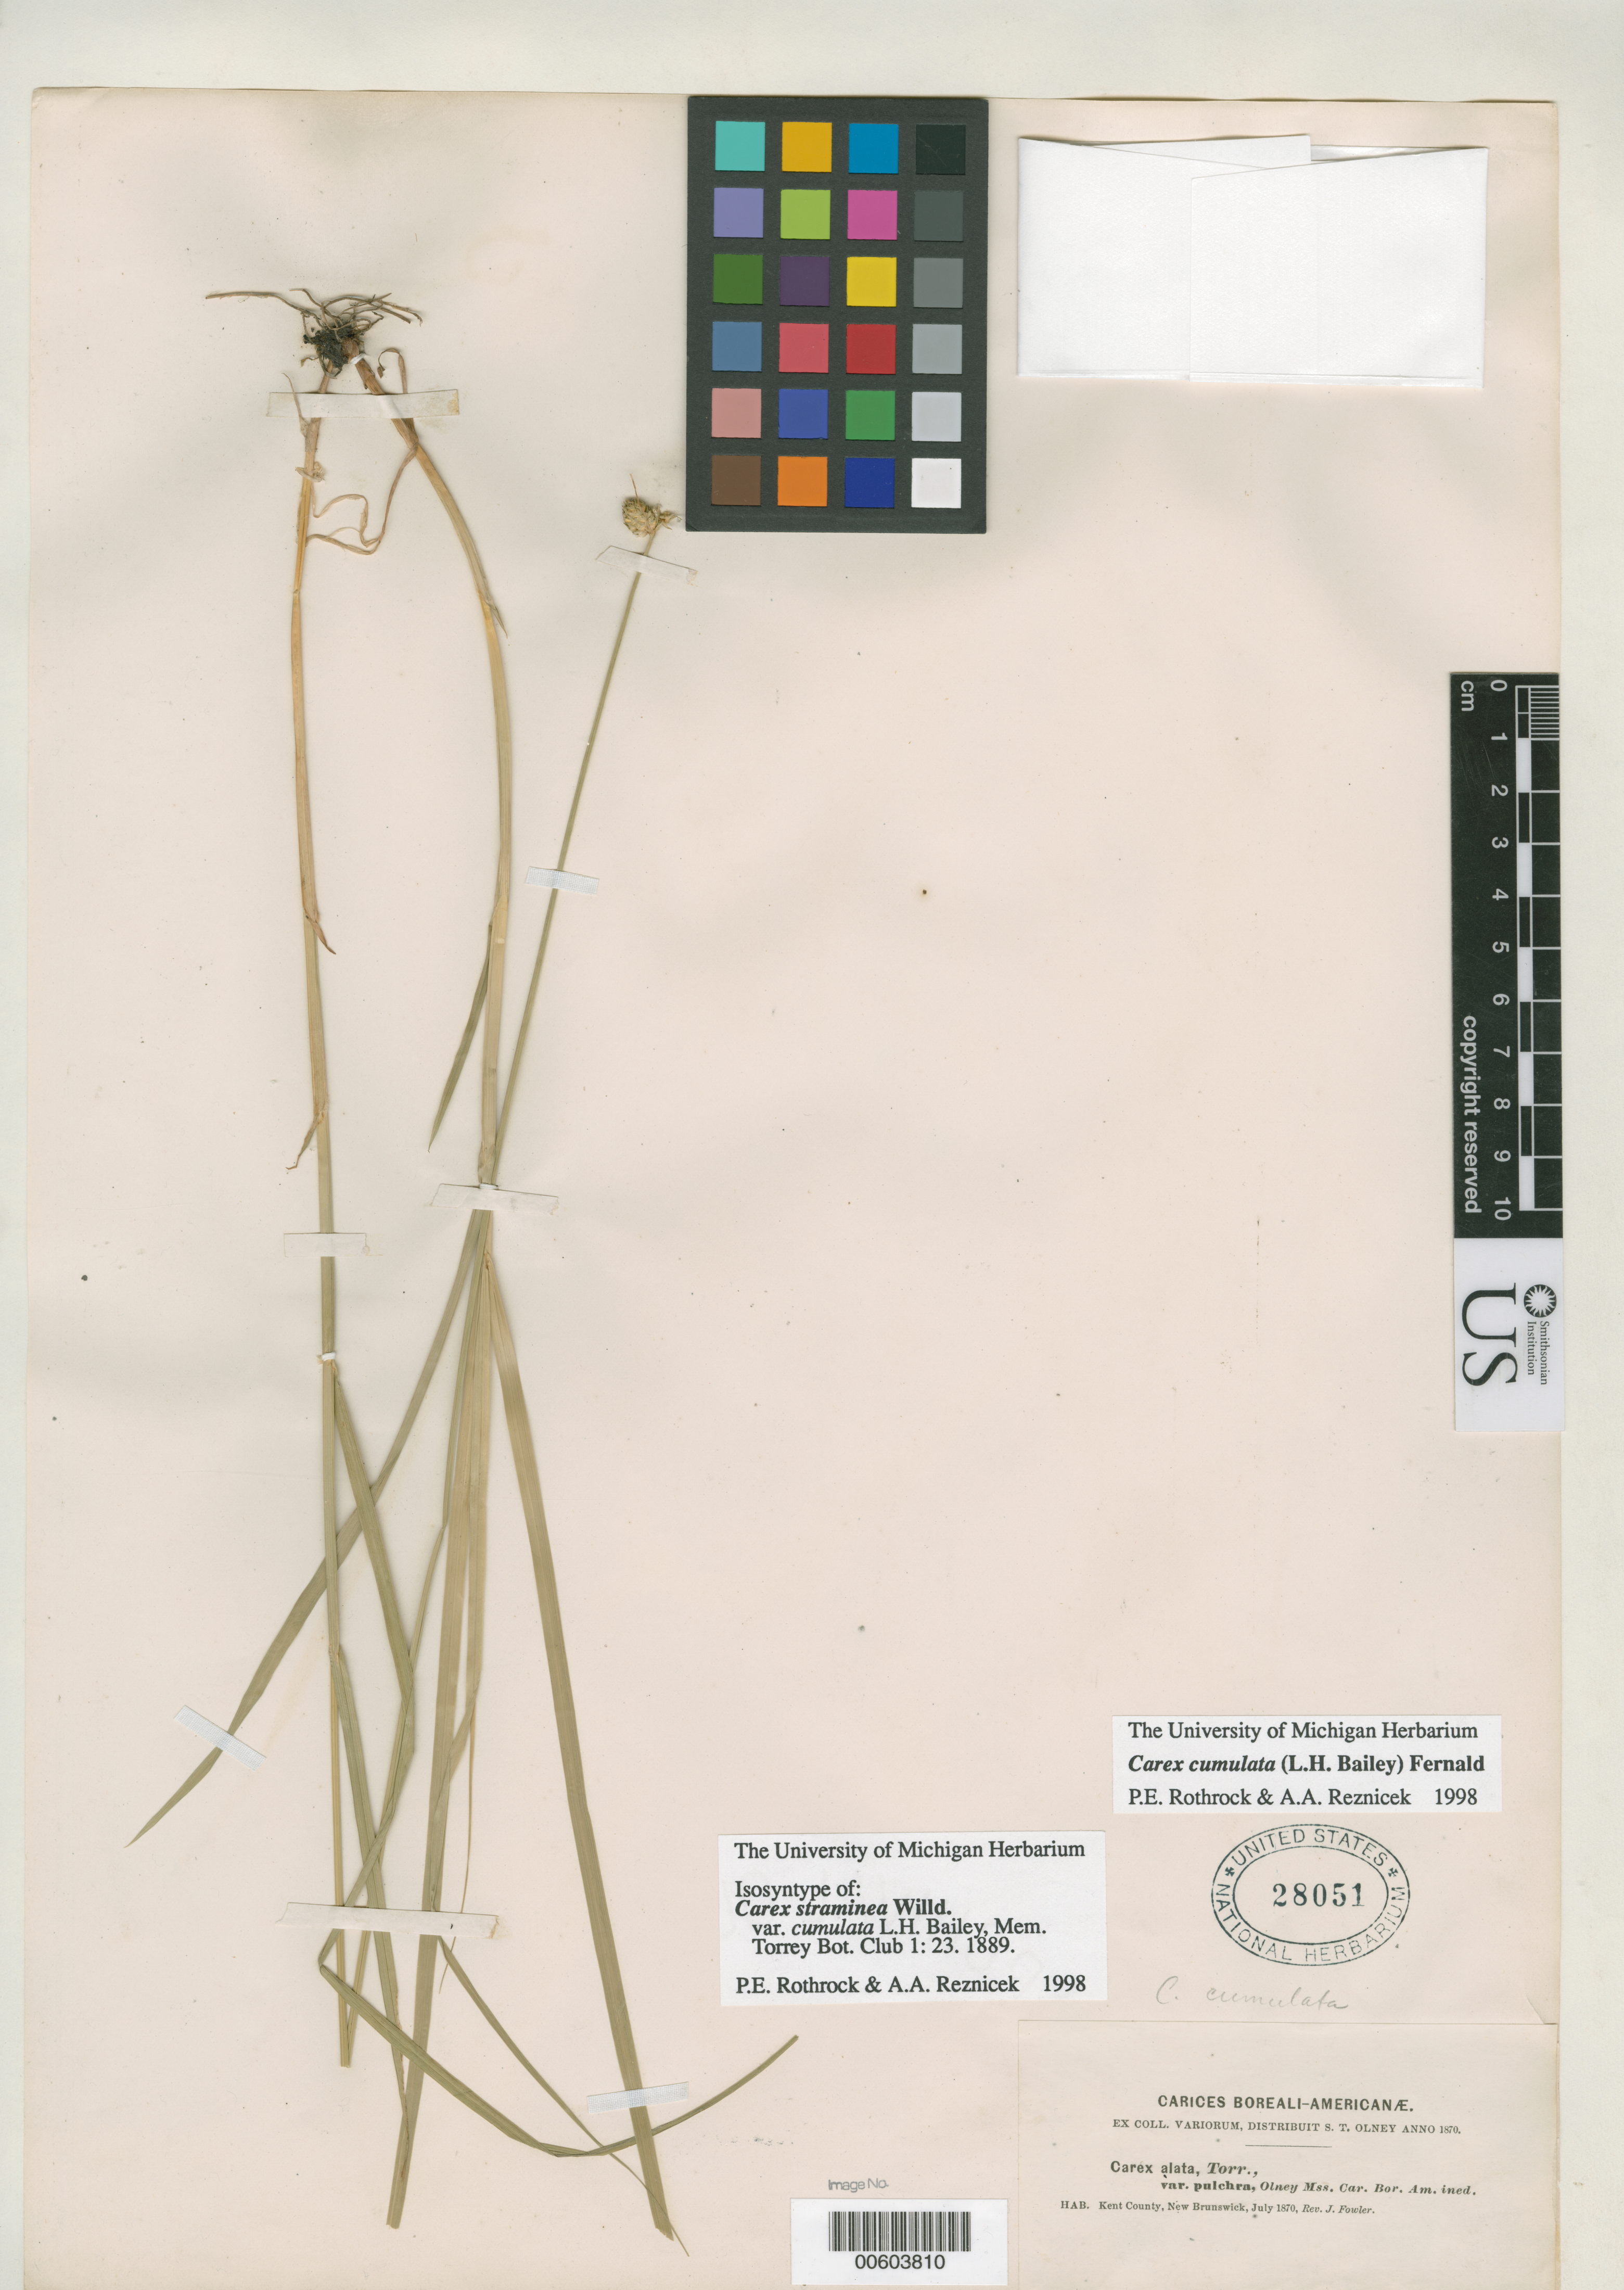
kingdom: Plantae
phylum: Tracheophyta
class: Liliopsida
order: Poales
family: Cyperaceae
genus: Carex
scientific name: Carex straminea var. cumulata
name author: L.H. Bailey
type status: Isosyntype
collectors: J. P. Fowler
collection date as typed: Jul 1870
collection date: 1870-07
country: Canada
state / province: New Brunswick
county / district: Kent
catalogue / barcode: US 28051